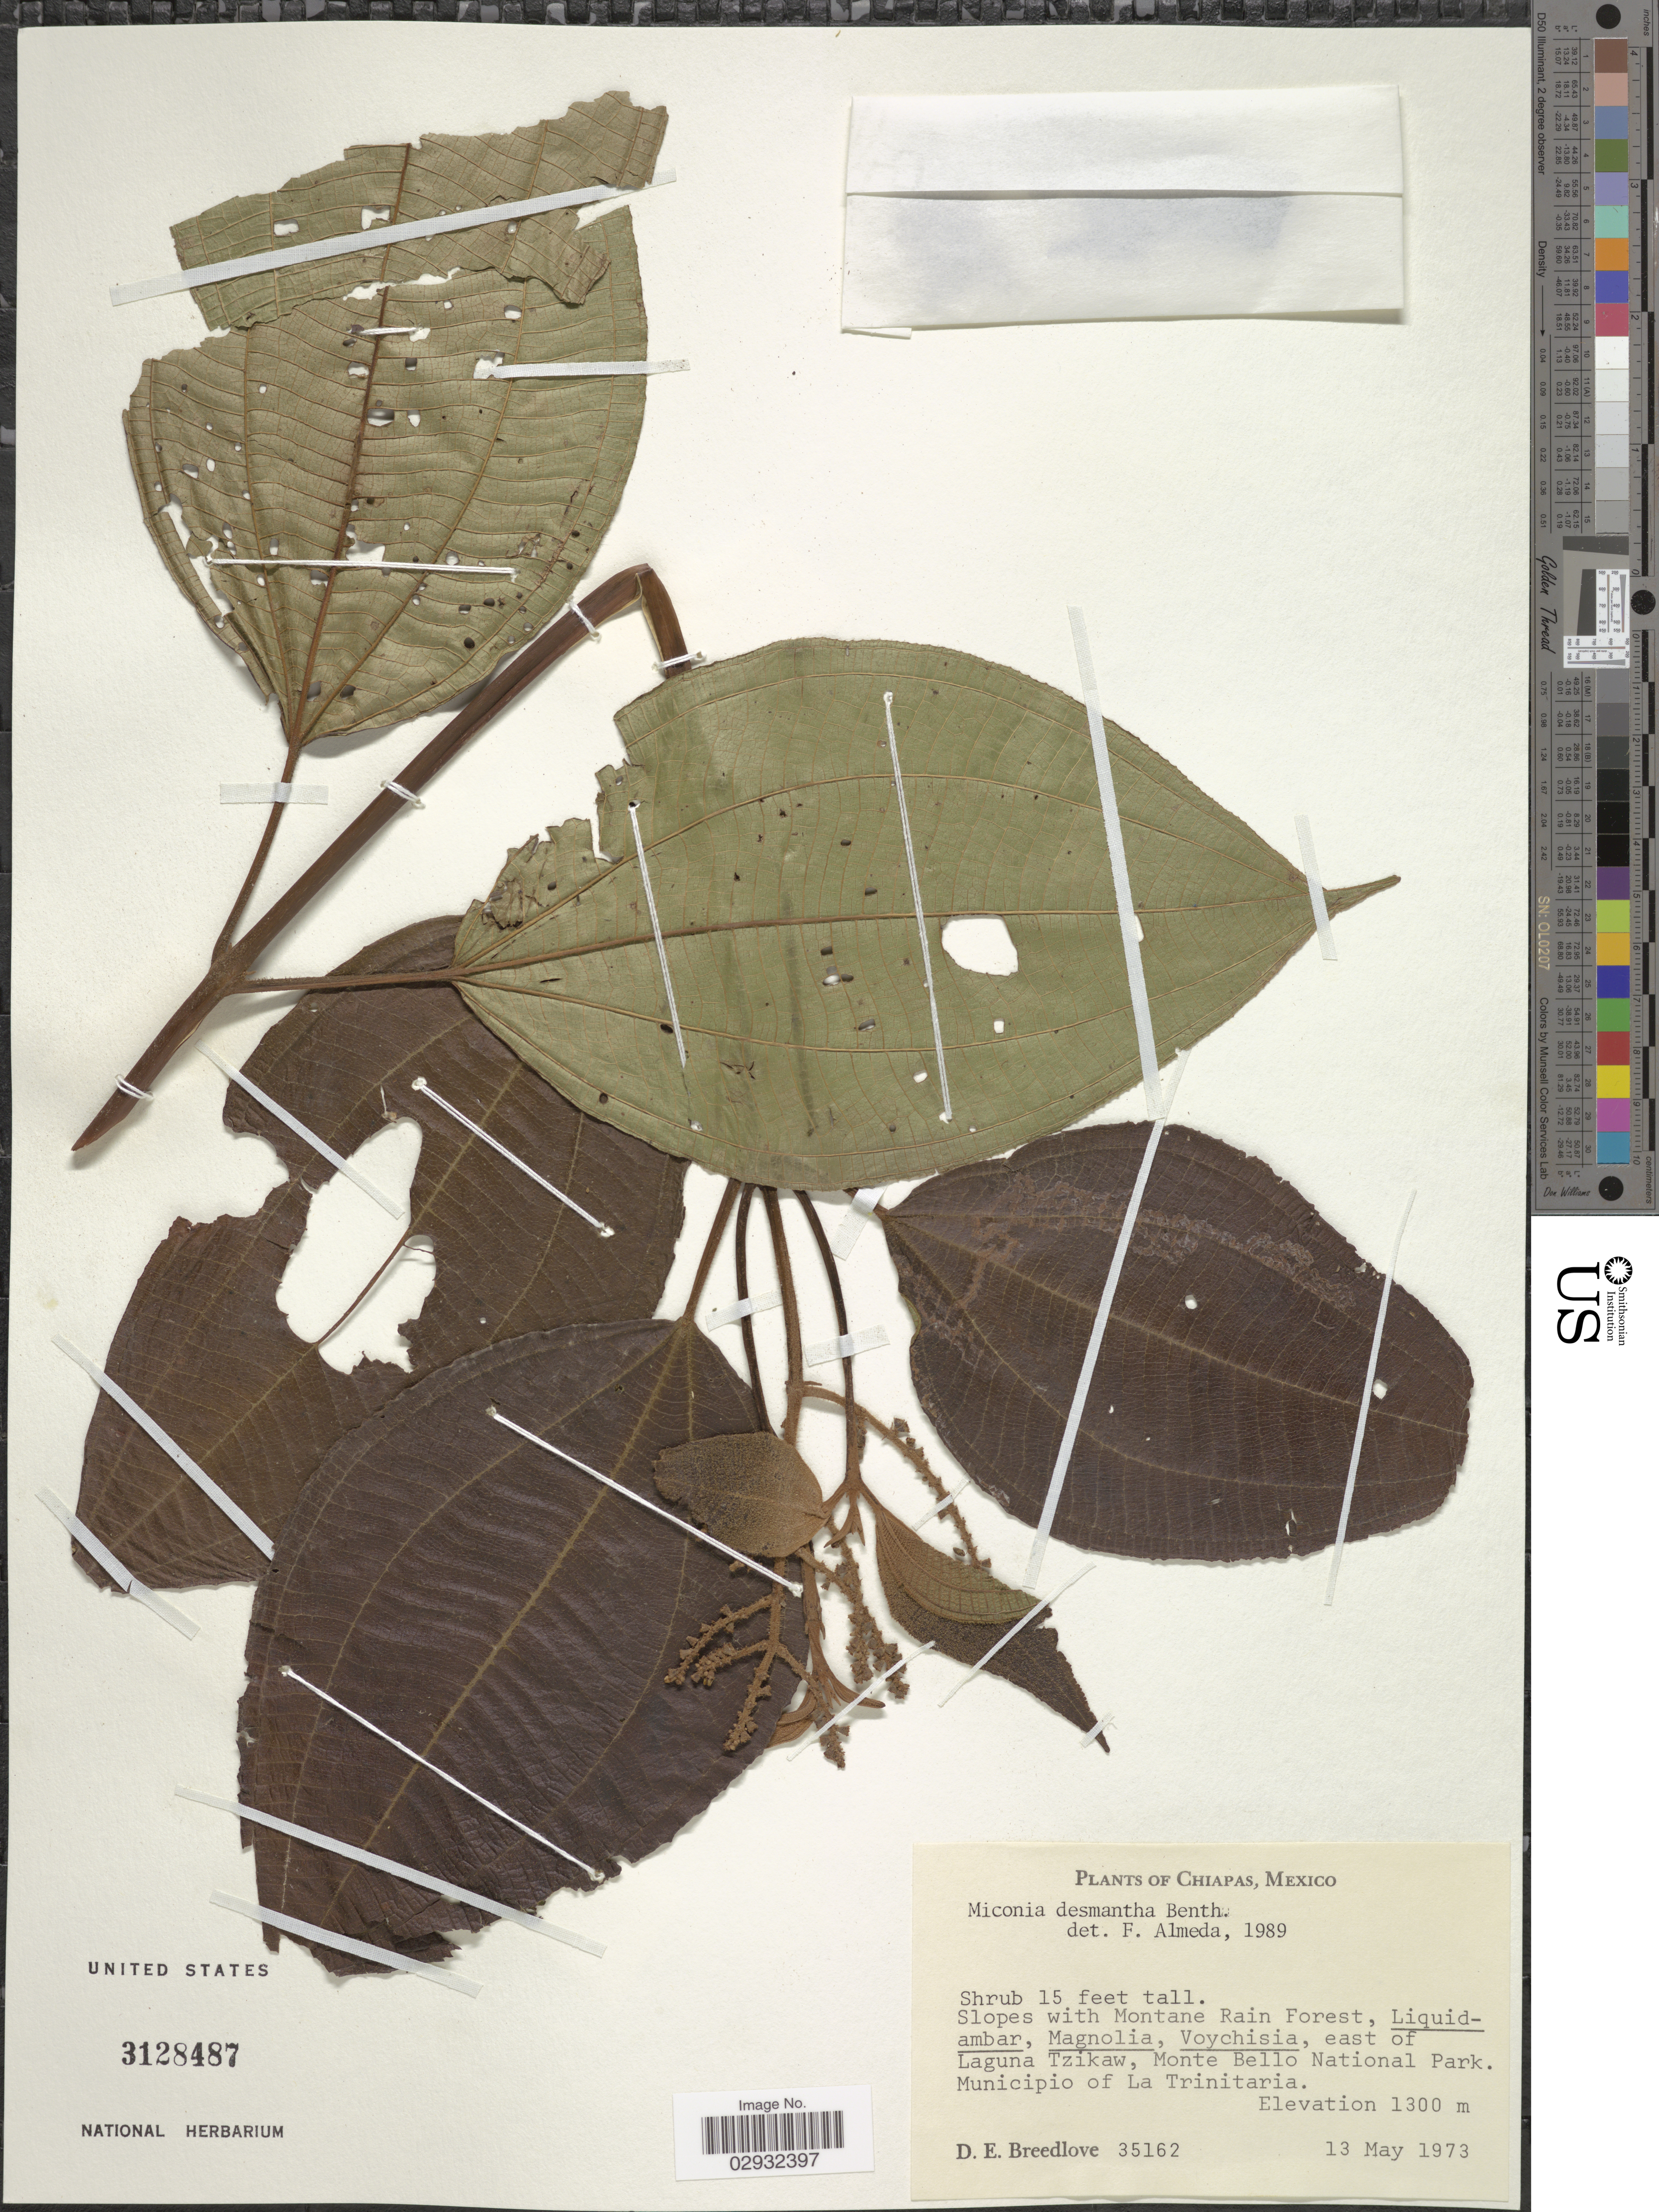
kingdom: Plantae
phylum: Tracheophyta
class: Magnoliopsida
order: Myrtales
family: Melastomataceae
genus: Miconia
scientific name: Miconia desmantha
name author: Benth.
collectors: D. E. Breedlove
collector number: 35162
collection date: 1973-05-13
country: Mexico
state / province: Chiapas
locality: East of Laguna Tzikaw, Monte Bello National Park. Municipio of La Trinitaria.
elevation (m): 1300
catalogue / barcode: US 3128487